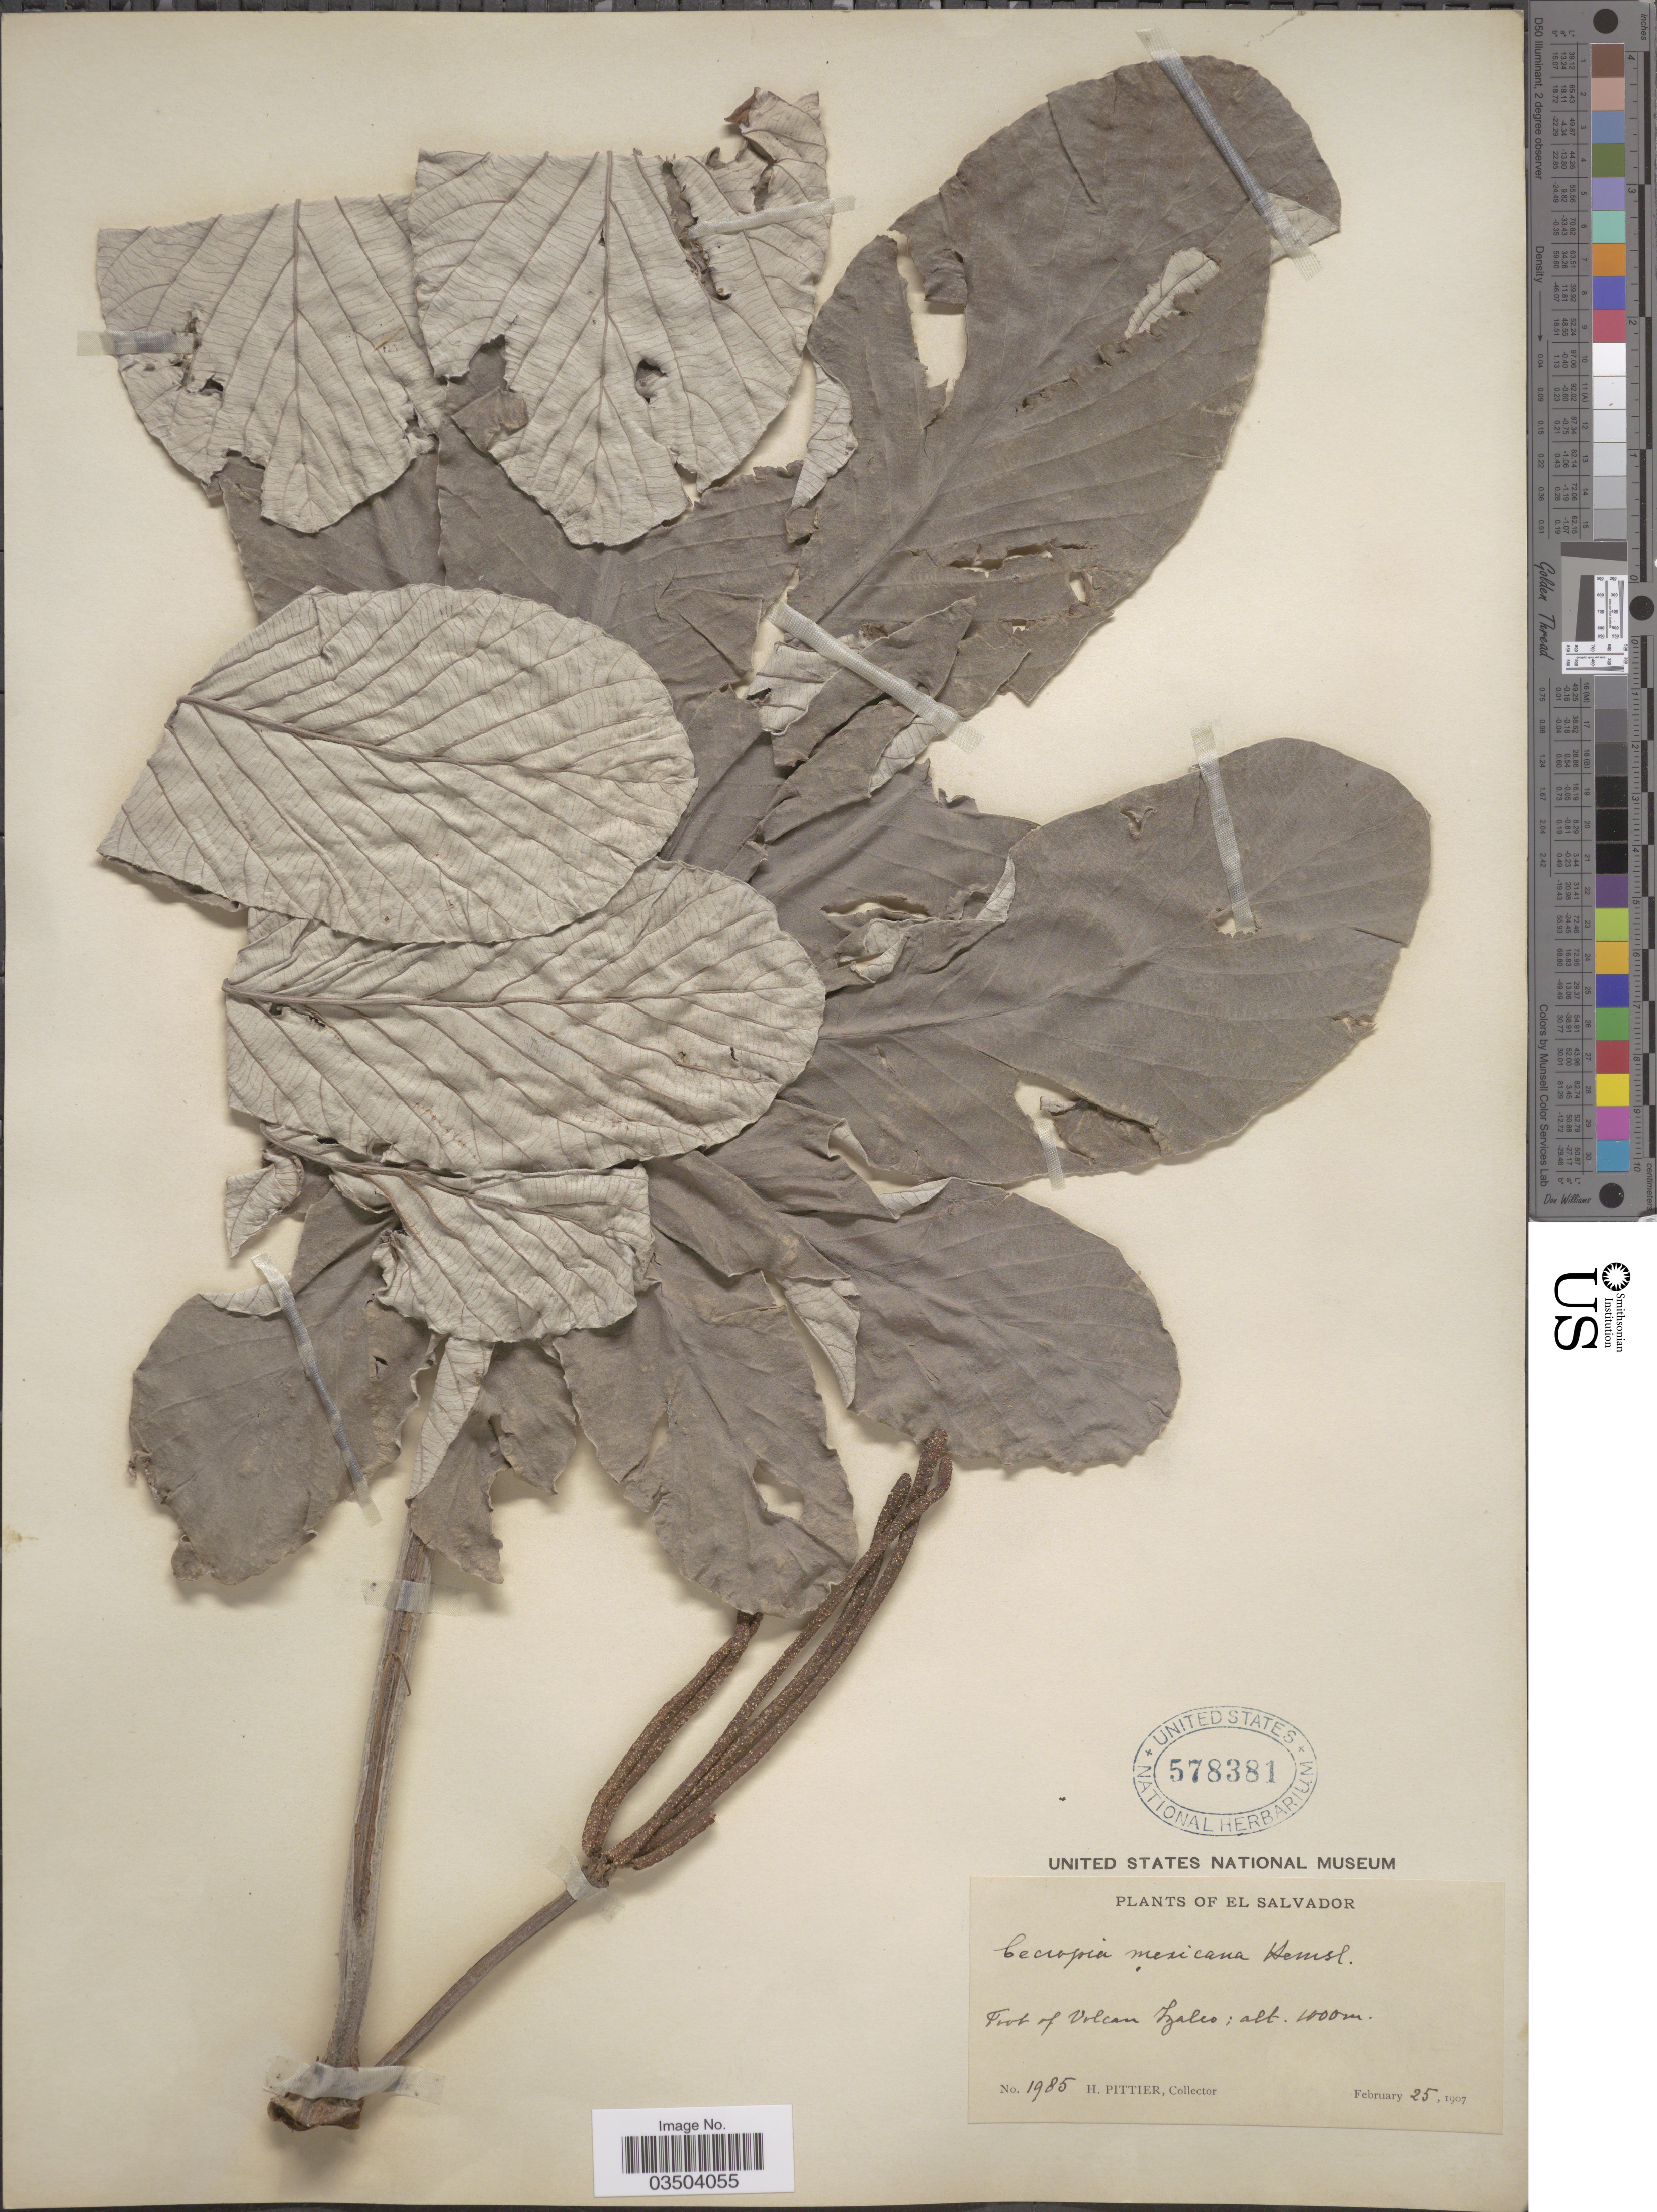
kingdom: Plantae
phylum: Tracheophyta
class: Magnoliopsida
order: Rosales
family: Urticaceae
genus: Cecropia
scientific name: Cecropia obtusifolia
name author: Bertol.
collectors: H. F. Pittier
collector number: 1985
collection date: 1907-02-25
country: El Salvador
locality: Foot of Volcan Izalco.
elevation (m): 1000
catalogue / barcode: US 578381